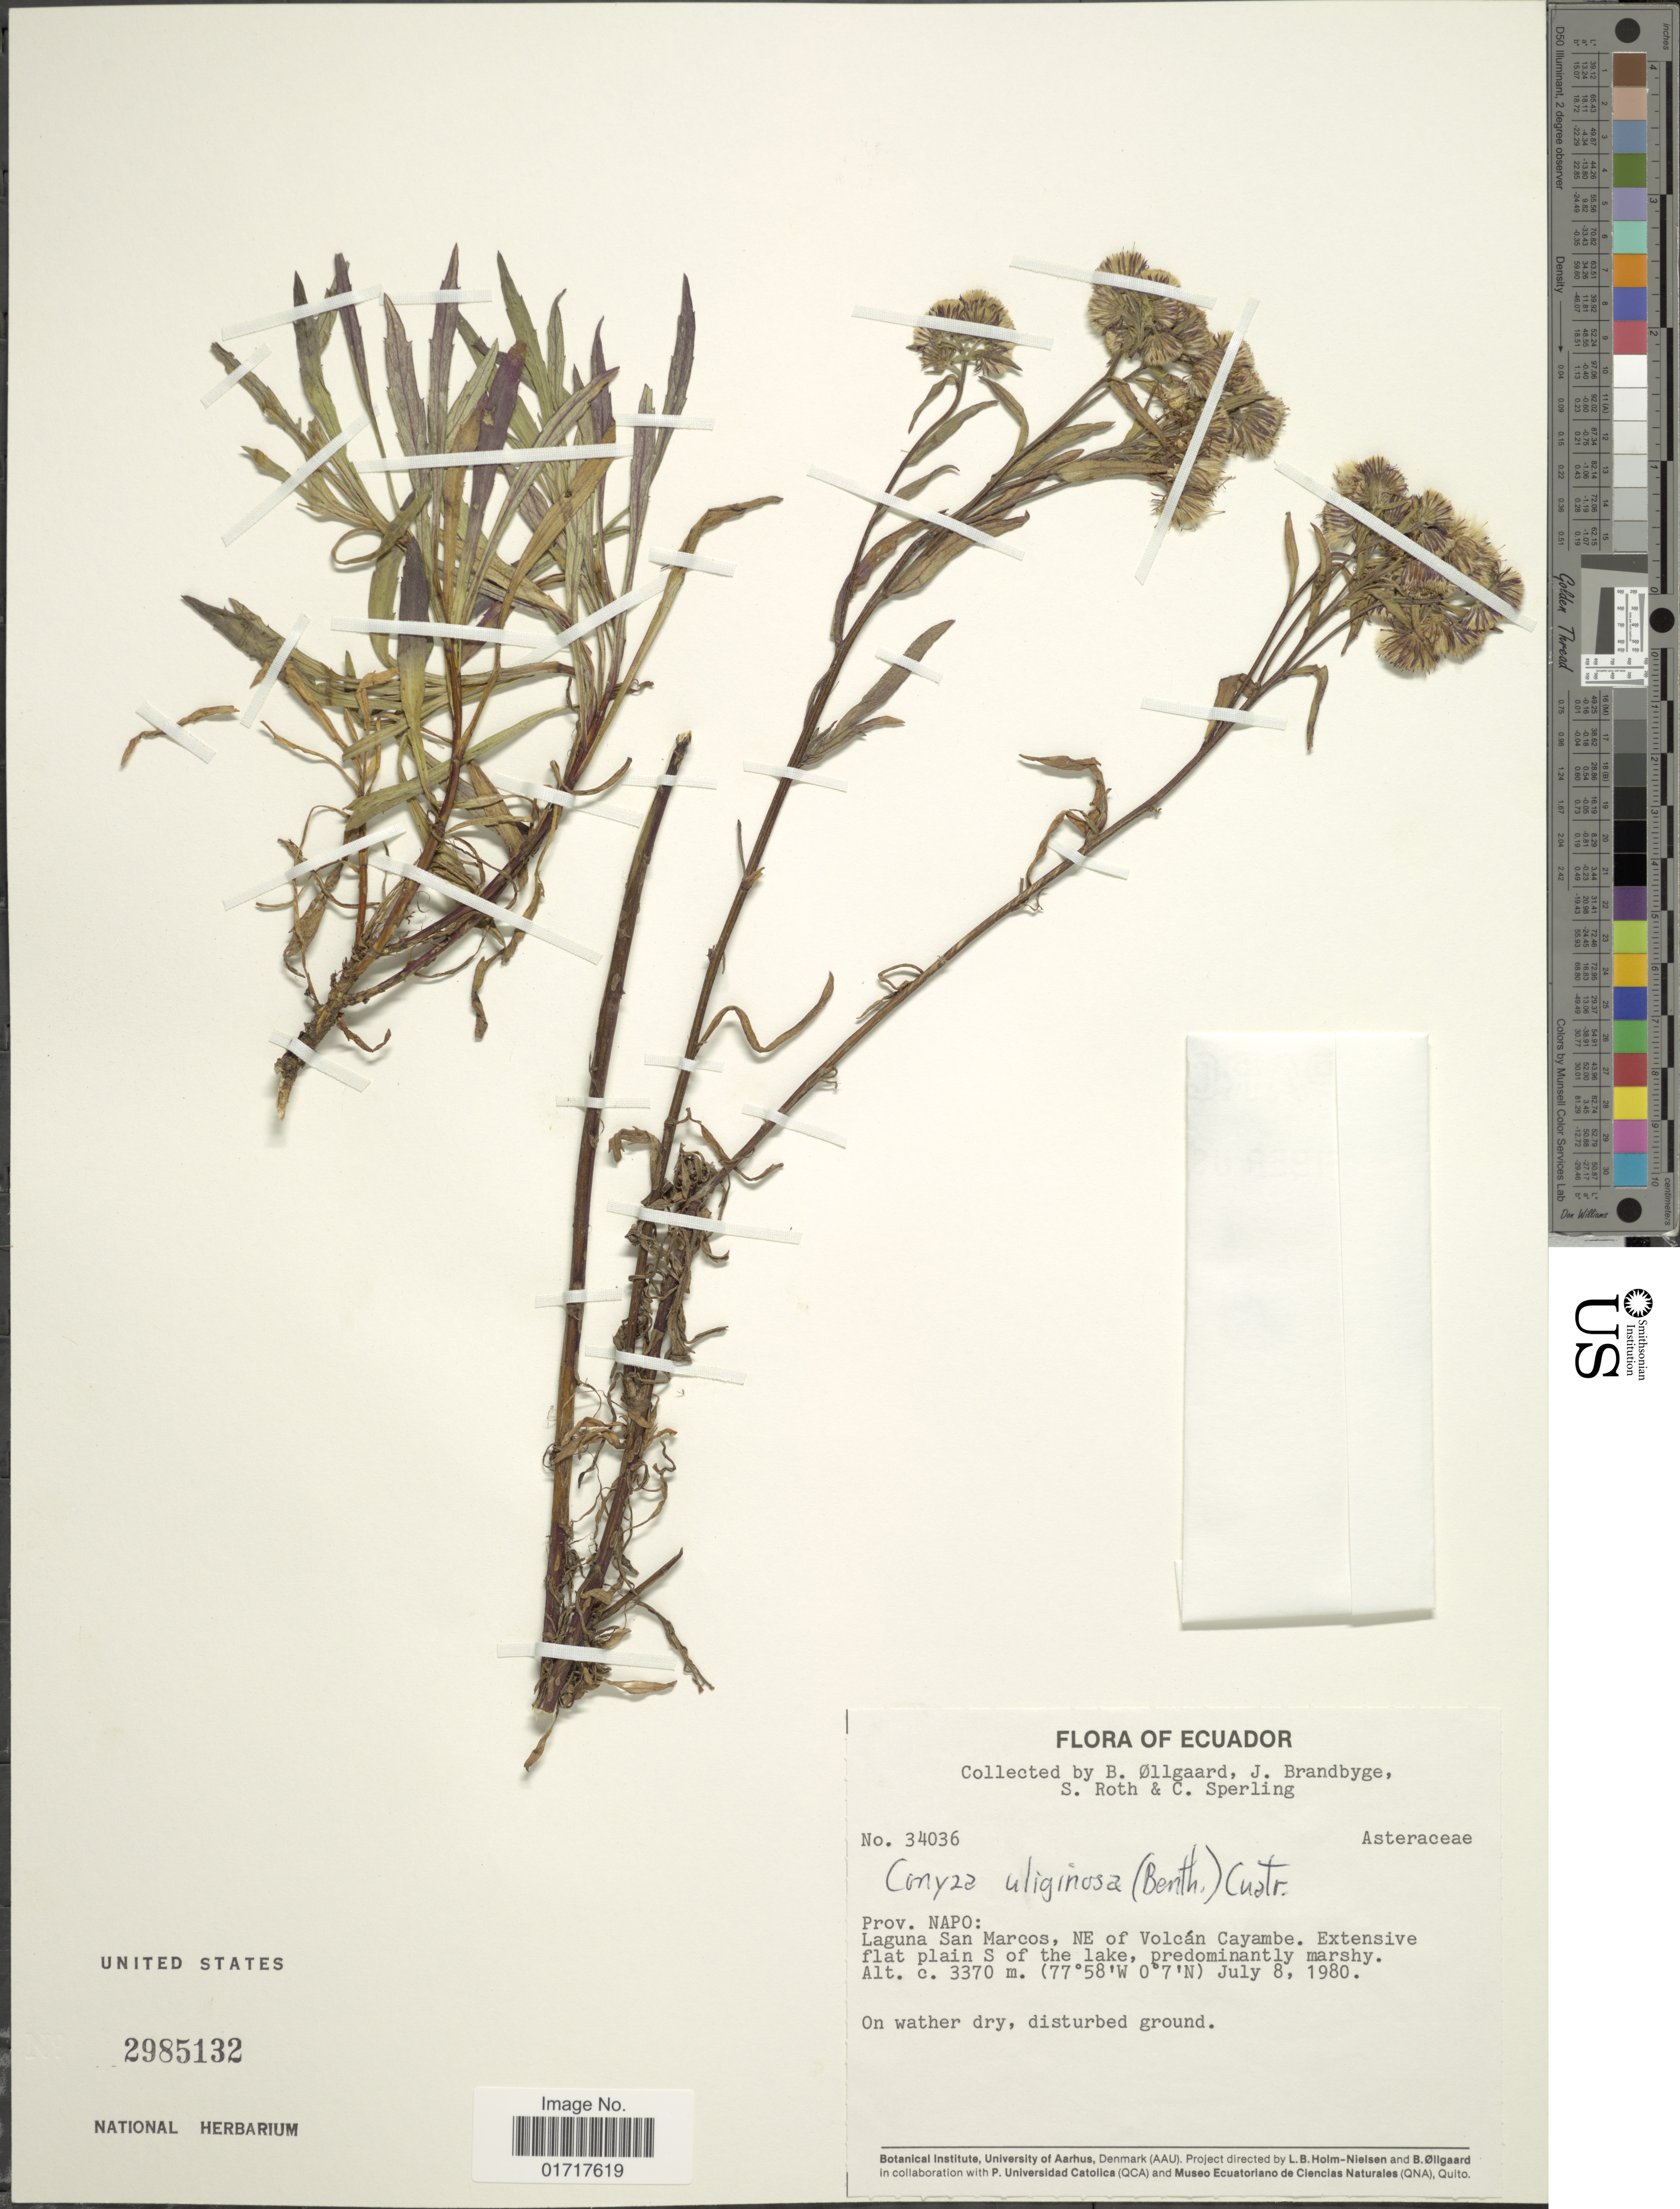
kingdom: Plantae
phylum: Tracheophyta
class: Magnoliopsida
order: Asterales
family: Asteraceae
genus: Conyza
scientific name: Conyza uliginosa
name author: (Benth.) Cuatrec.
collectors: B. Øllgaard, J. Brandbyge, S. Roth & C. Sperling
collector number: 34036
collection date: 1980-07-08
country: Ecuador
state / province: Napo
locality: Prov. Napo: Laguna San Marcos, NE of Volcan Cayambe. Extensive flat plain S of the lake, predominantly.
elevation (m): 3370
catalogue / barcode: US 2985132